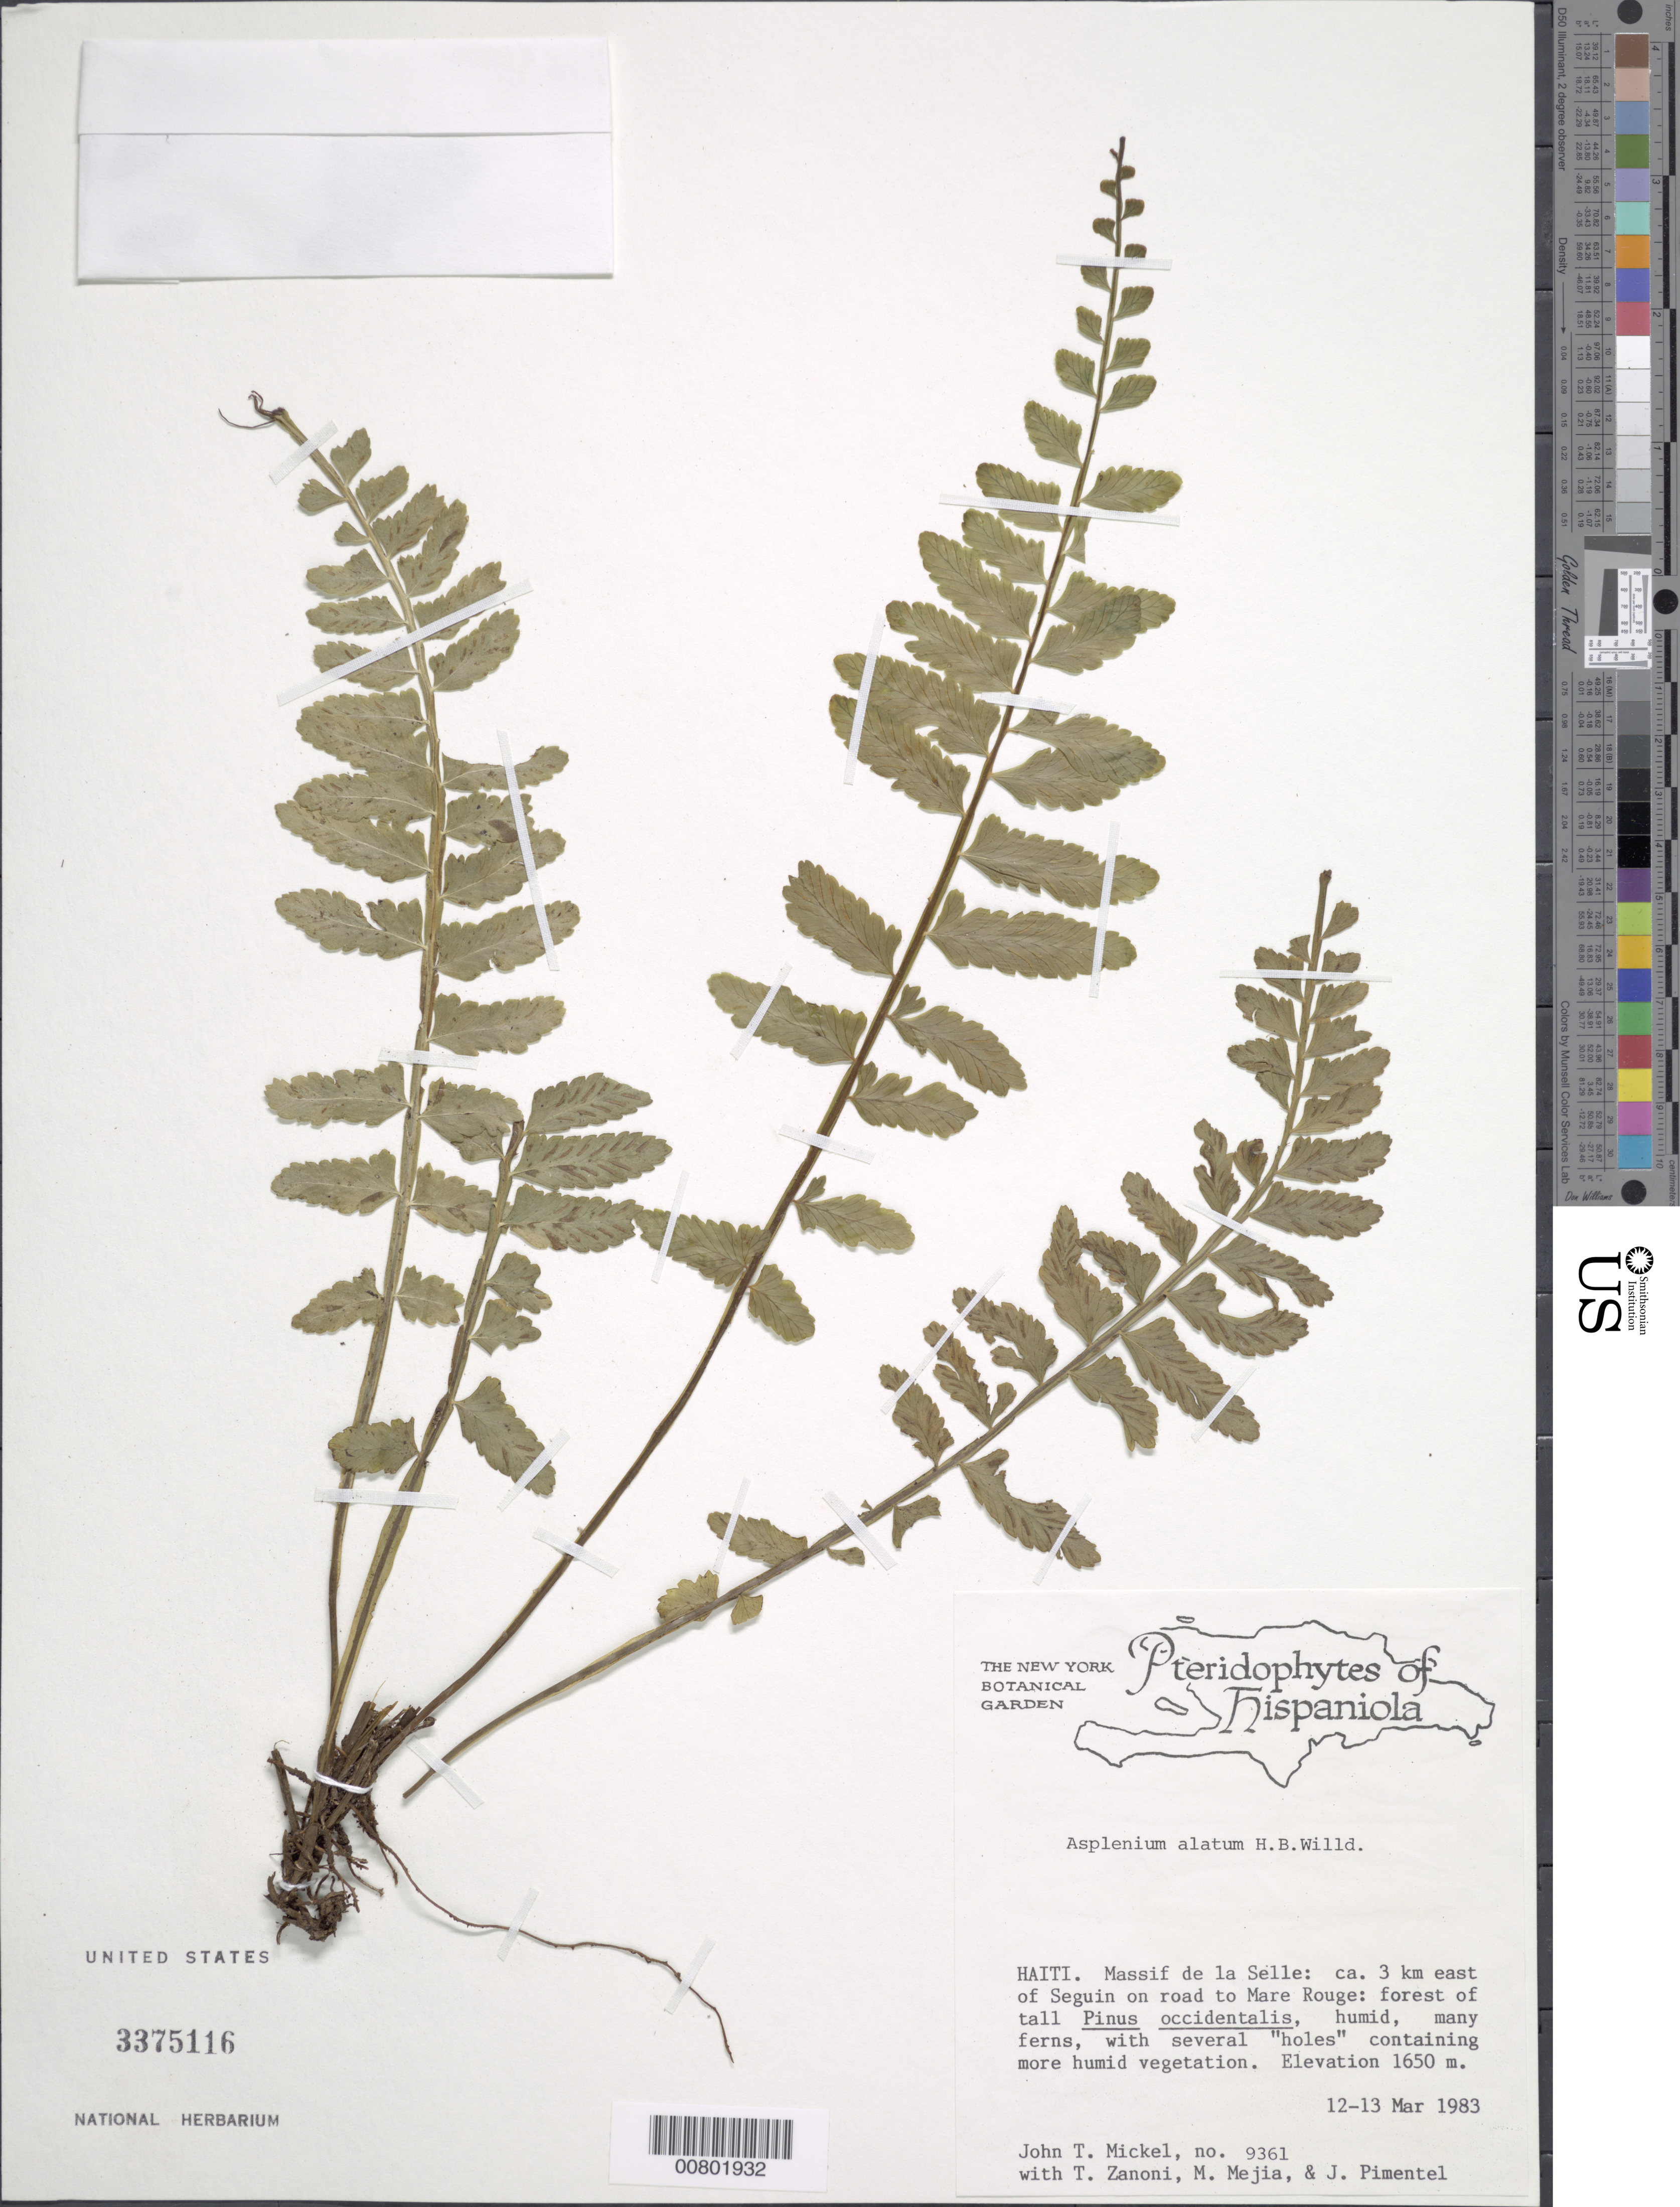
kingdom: Plantae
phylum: Tracheophyta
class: Polypodiopsida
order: Polypodiales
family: Aspleniaceae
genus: Asplenium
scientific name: Asplenium alatum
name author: Humb. & Bonpl. ex Willd.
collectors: J. T. Mickel, T. A. Zanoni, M. Mejia & J. Pimentel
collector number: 9361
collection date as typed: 12 Mar 1983 to 13 Mar 1983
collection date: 1983-03-12/1983-03-13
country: Haiti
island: Hispaniola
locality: Massif de la Selle, 3 km E of Seguin, on road to Mare Rouge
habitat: Forest of tall Pinus occidentalis, humid, many ferns, withseveral "holes" containing more humid vegetation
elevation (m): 1650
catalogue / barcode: US 3375116